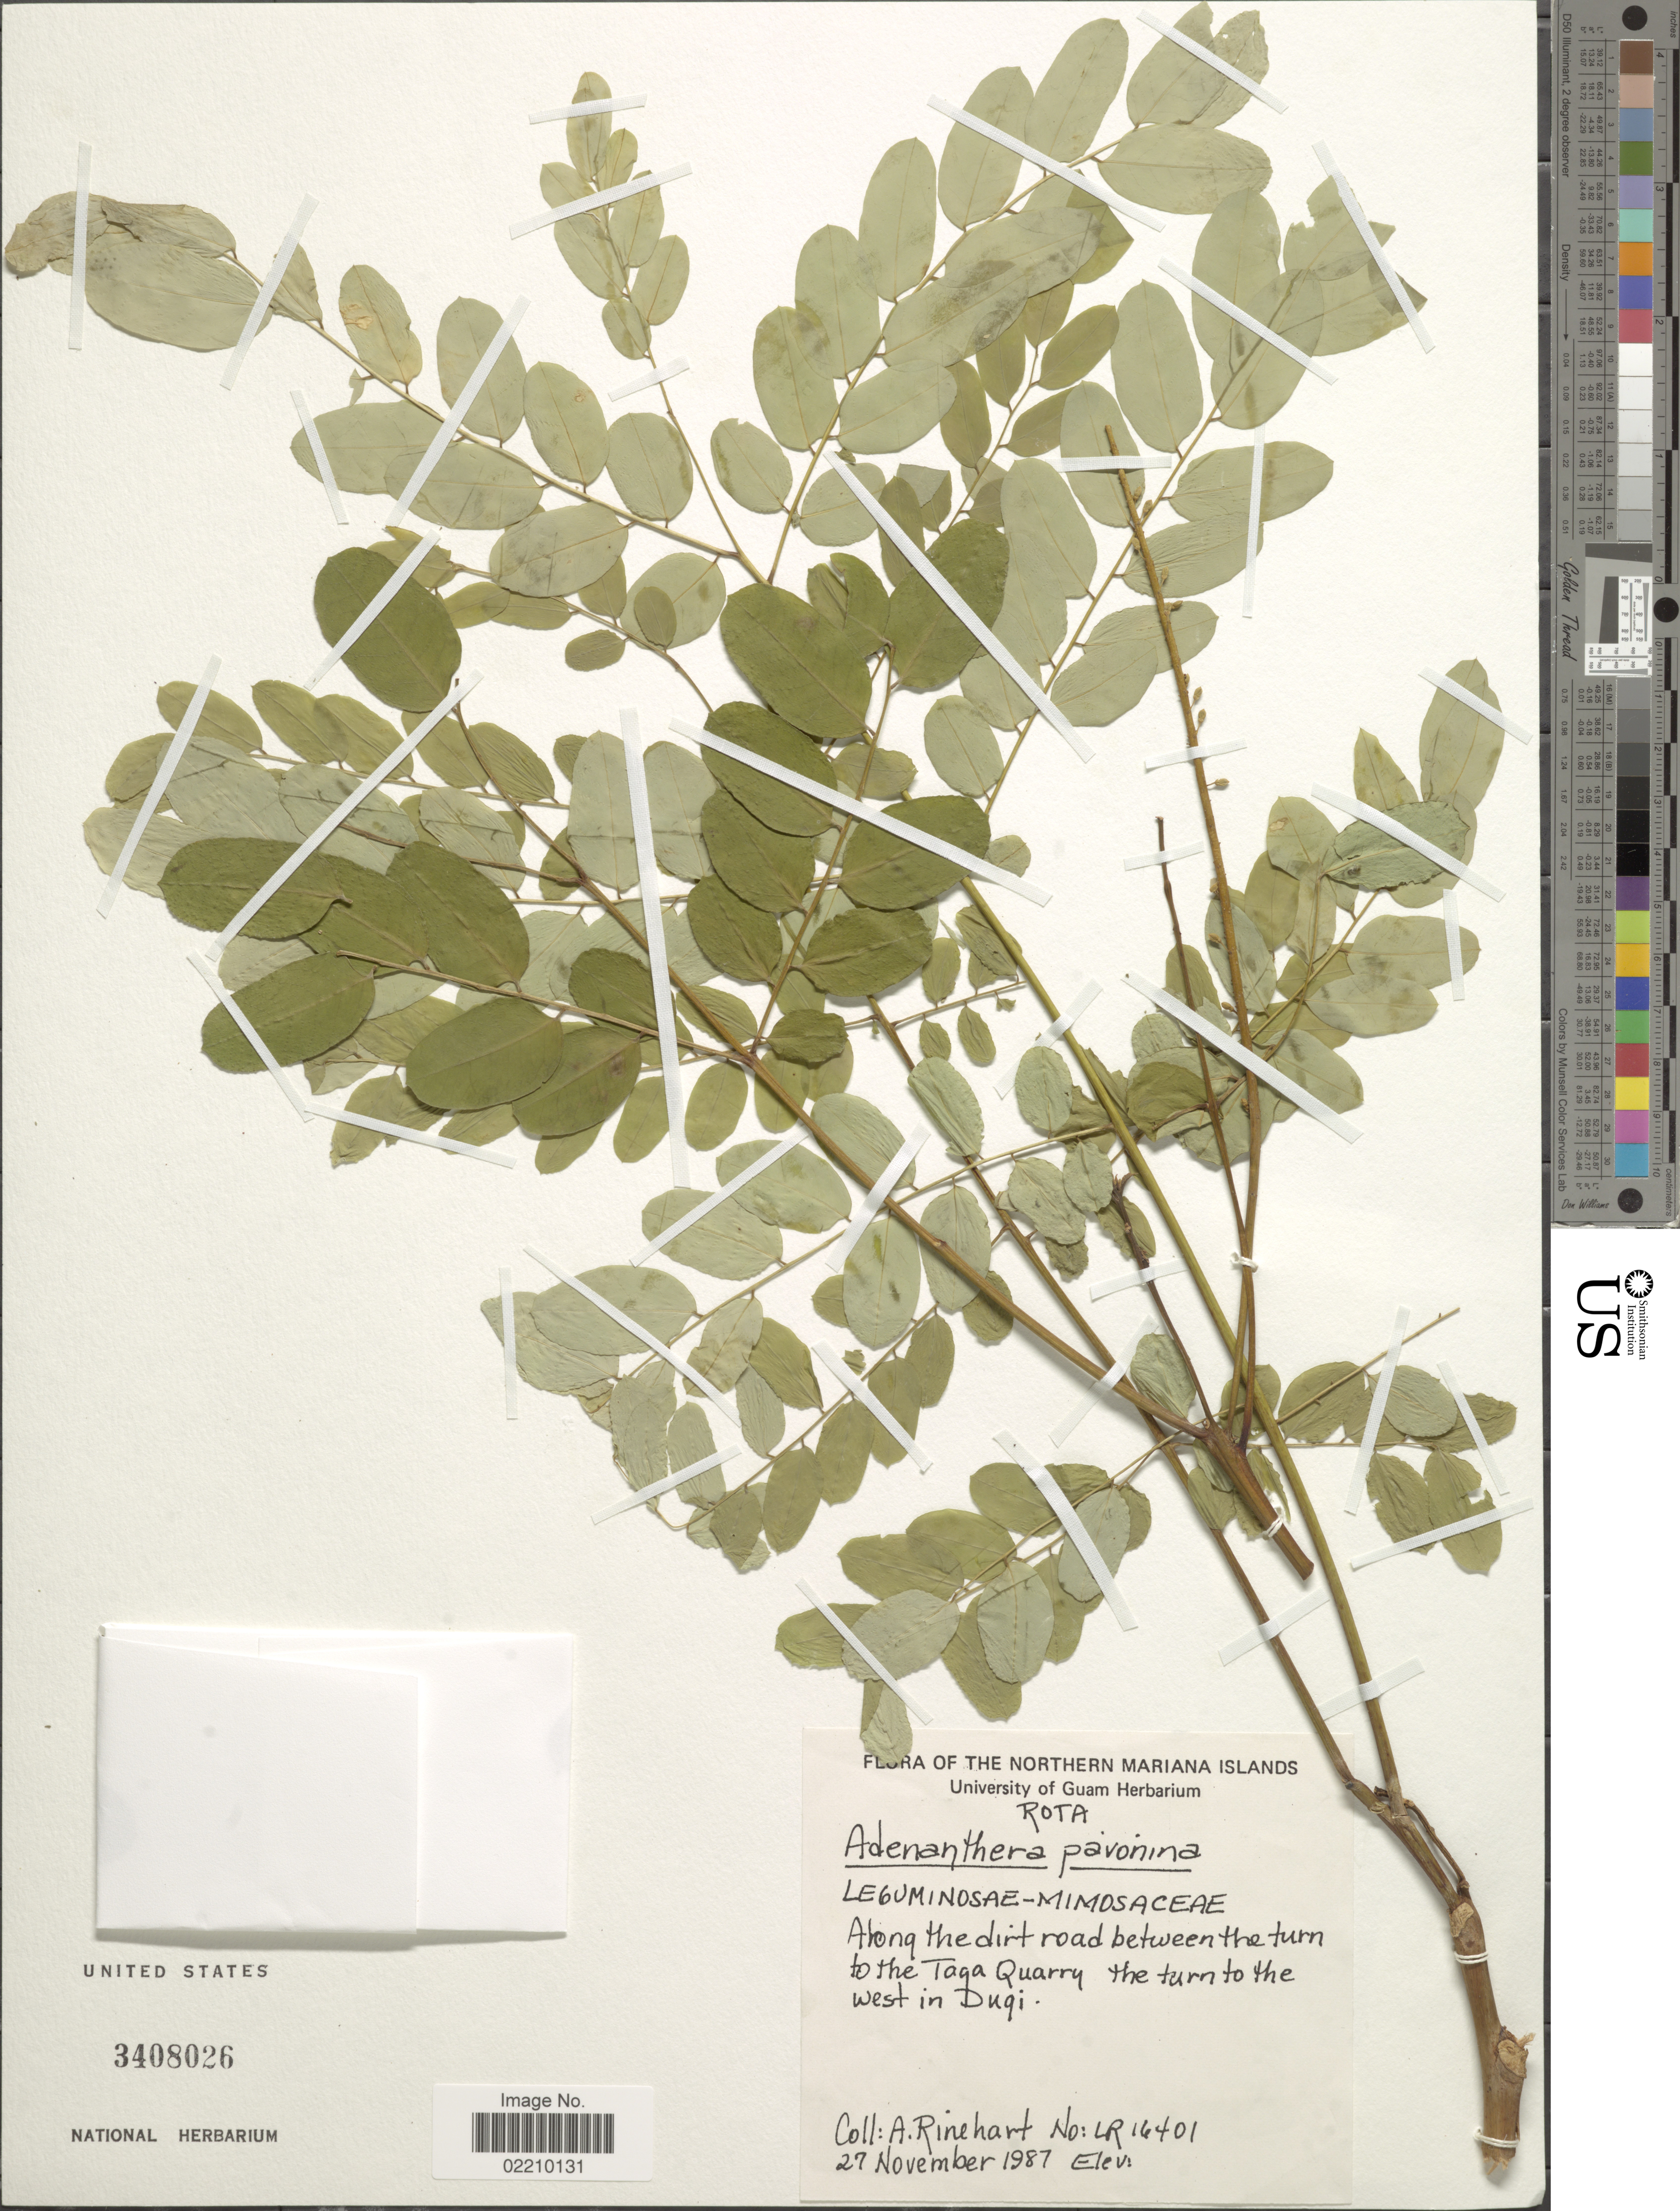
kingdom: Plantae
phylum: Tracheophyta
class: Magnoliopsida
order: Fabales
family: Fabaceae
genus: Adenanthera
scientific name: Adenanthera pavonina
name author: L.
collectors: A. Rinehart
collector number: LR 16401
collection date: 1987-11-27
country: Northern Mariana Islands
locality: The Northern Mariana Islands, Along the dirt road between the turn to the Taga Quarry the turn to the west in Dugi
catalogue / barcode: US 3408026